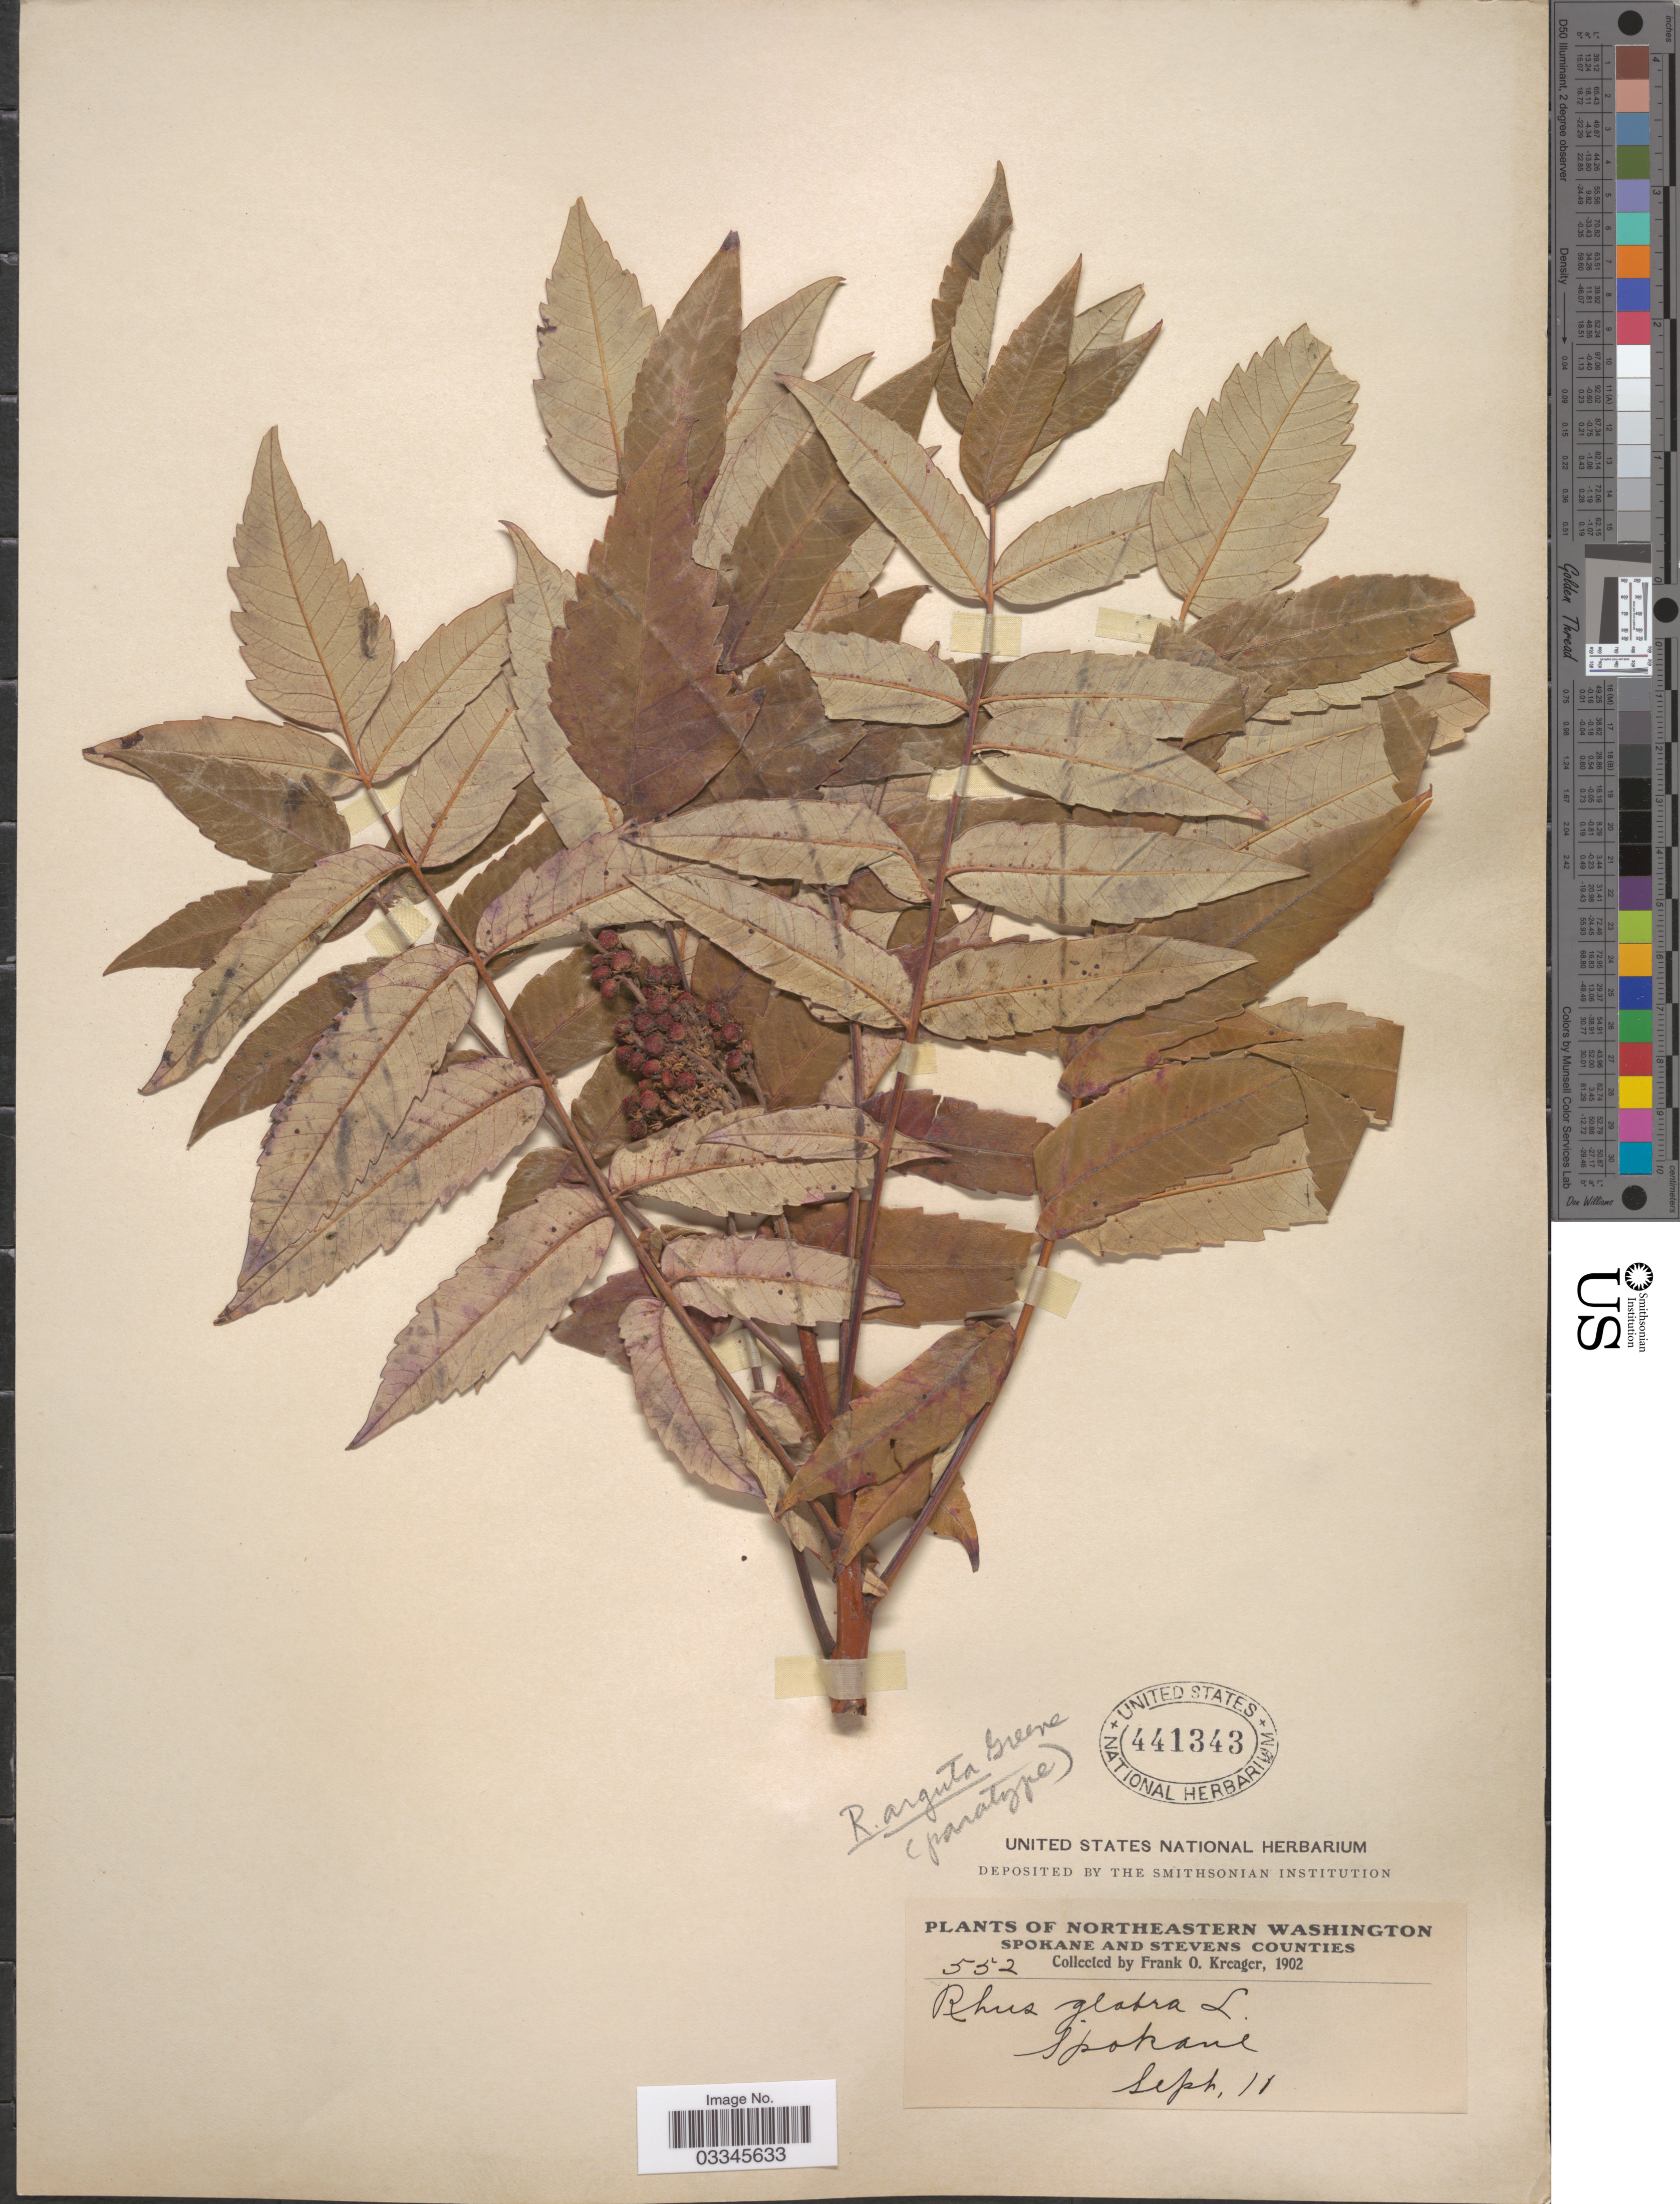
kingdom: Plantae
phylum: Tracheophyta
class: Magnoliopsida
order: Sapindales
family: Anacardiaceae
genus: Rhus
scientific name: Rhus arguta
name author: Greene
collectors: F. Kreager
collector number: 552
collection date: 1902-09-11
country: United States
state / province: Washington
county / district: Spokane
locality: Northeastern Washington. Spokane.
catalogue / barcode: US 441343